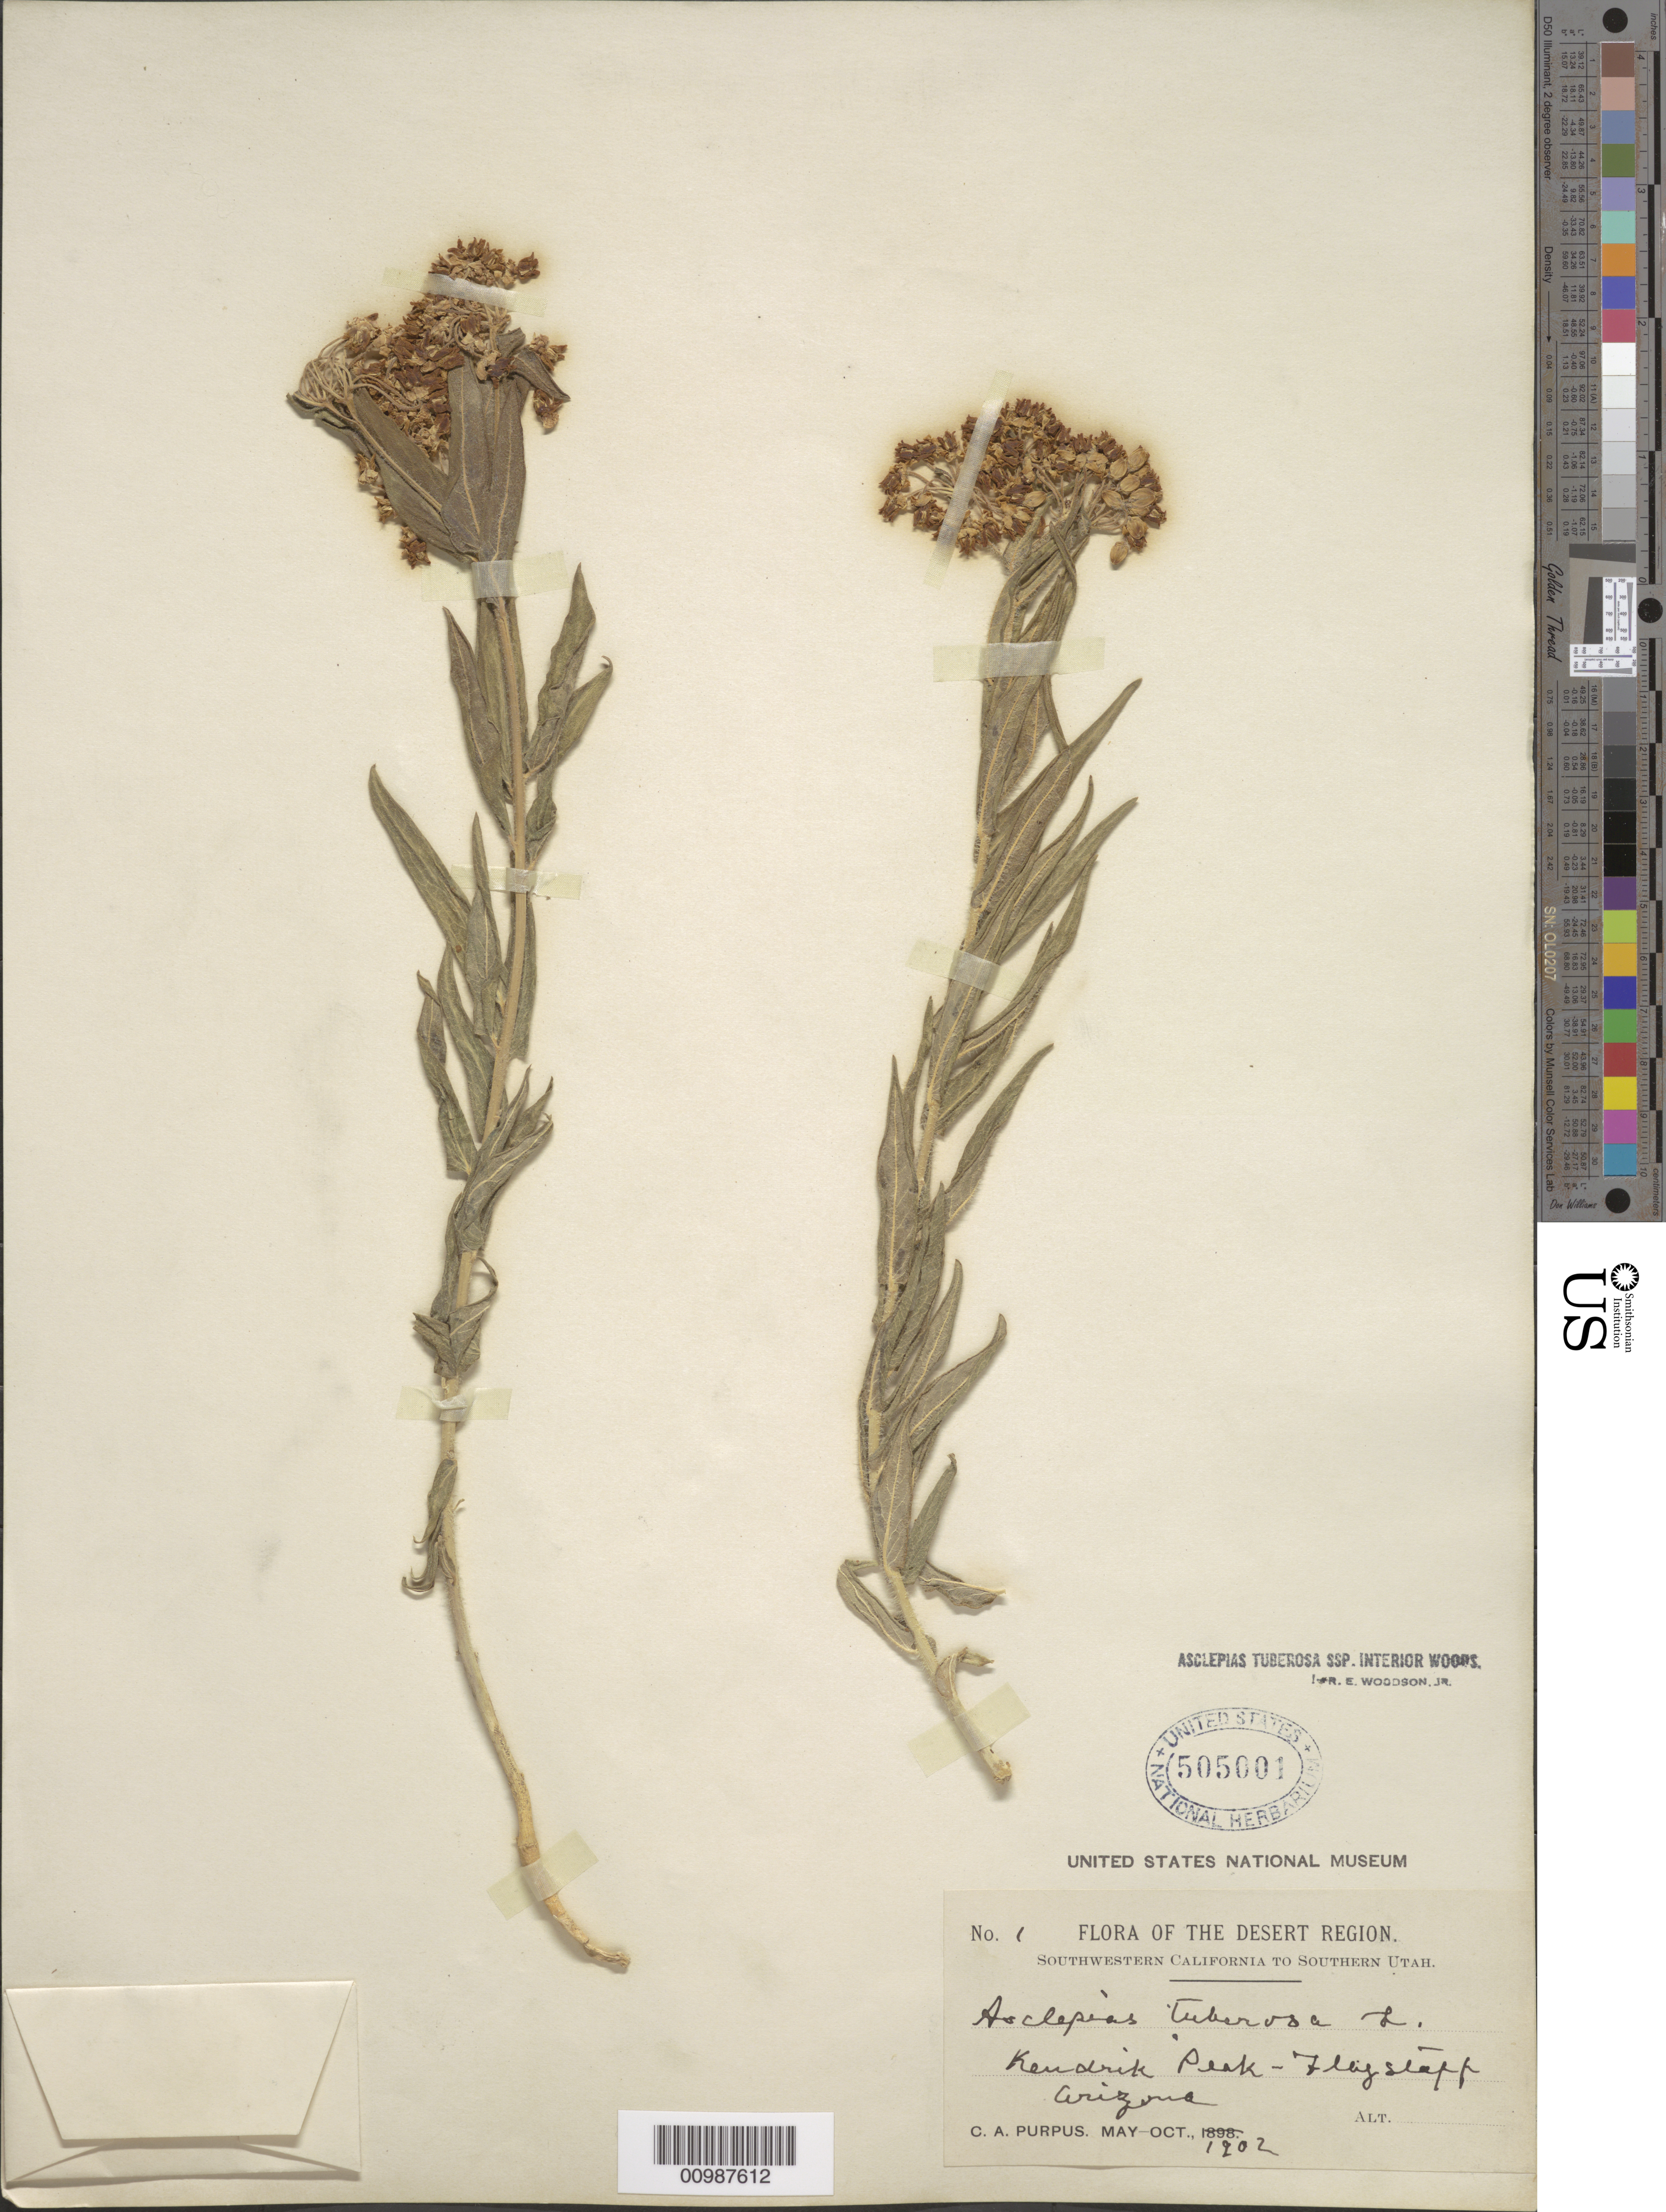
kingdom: Plantae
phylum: Tracheophyta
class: Magnoliopsida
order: Gentianales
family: Apocynaceae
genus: Asclepias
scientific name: Asclepias tuberosa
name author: L.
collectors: C. A. Purpus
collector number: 1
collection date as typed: May 1902 to -- Oct 1902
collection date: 1902-05/1902-10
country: United States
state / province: Arizona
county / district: Coconino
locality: Flagstaff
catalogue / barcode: US 505001